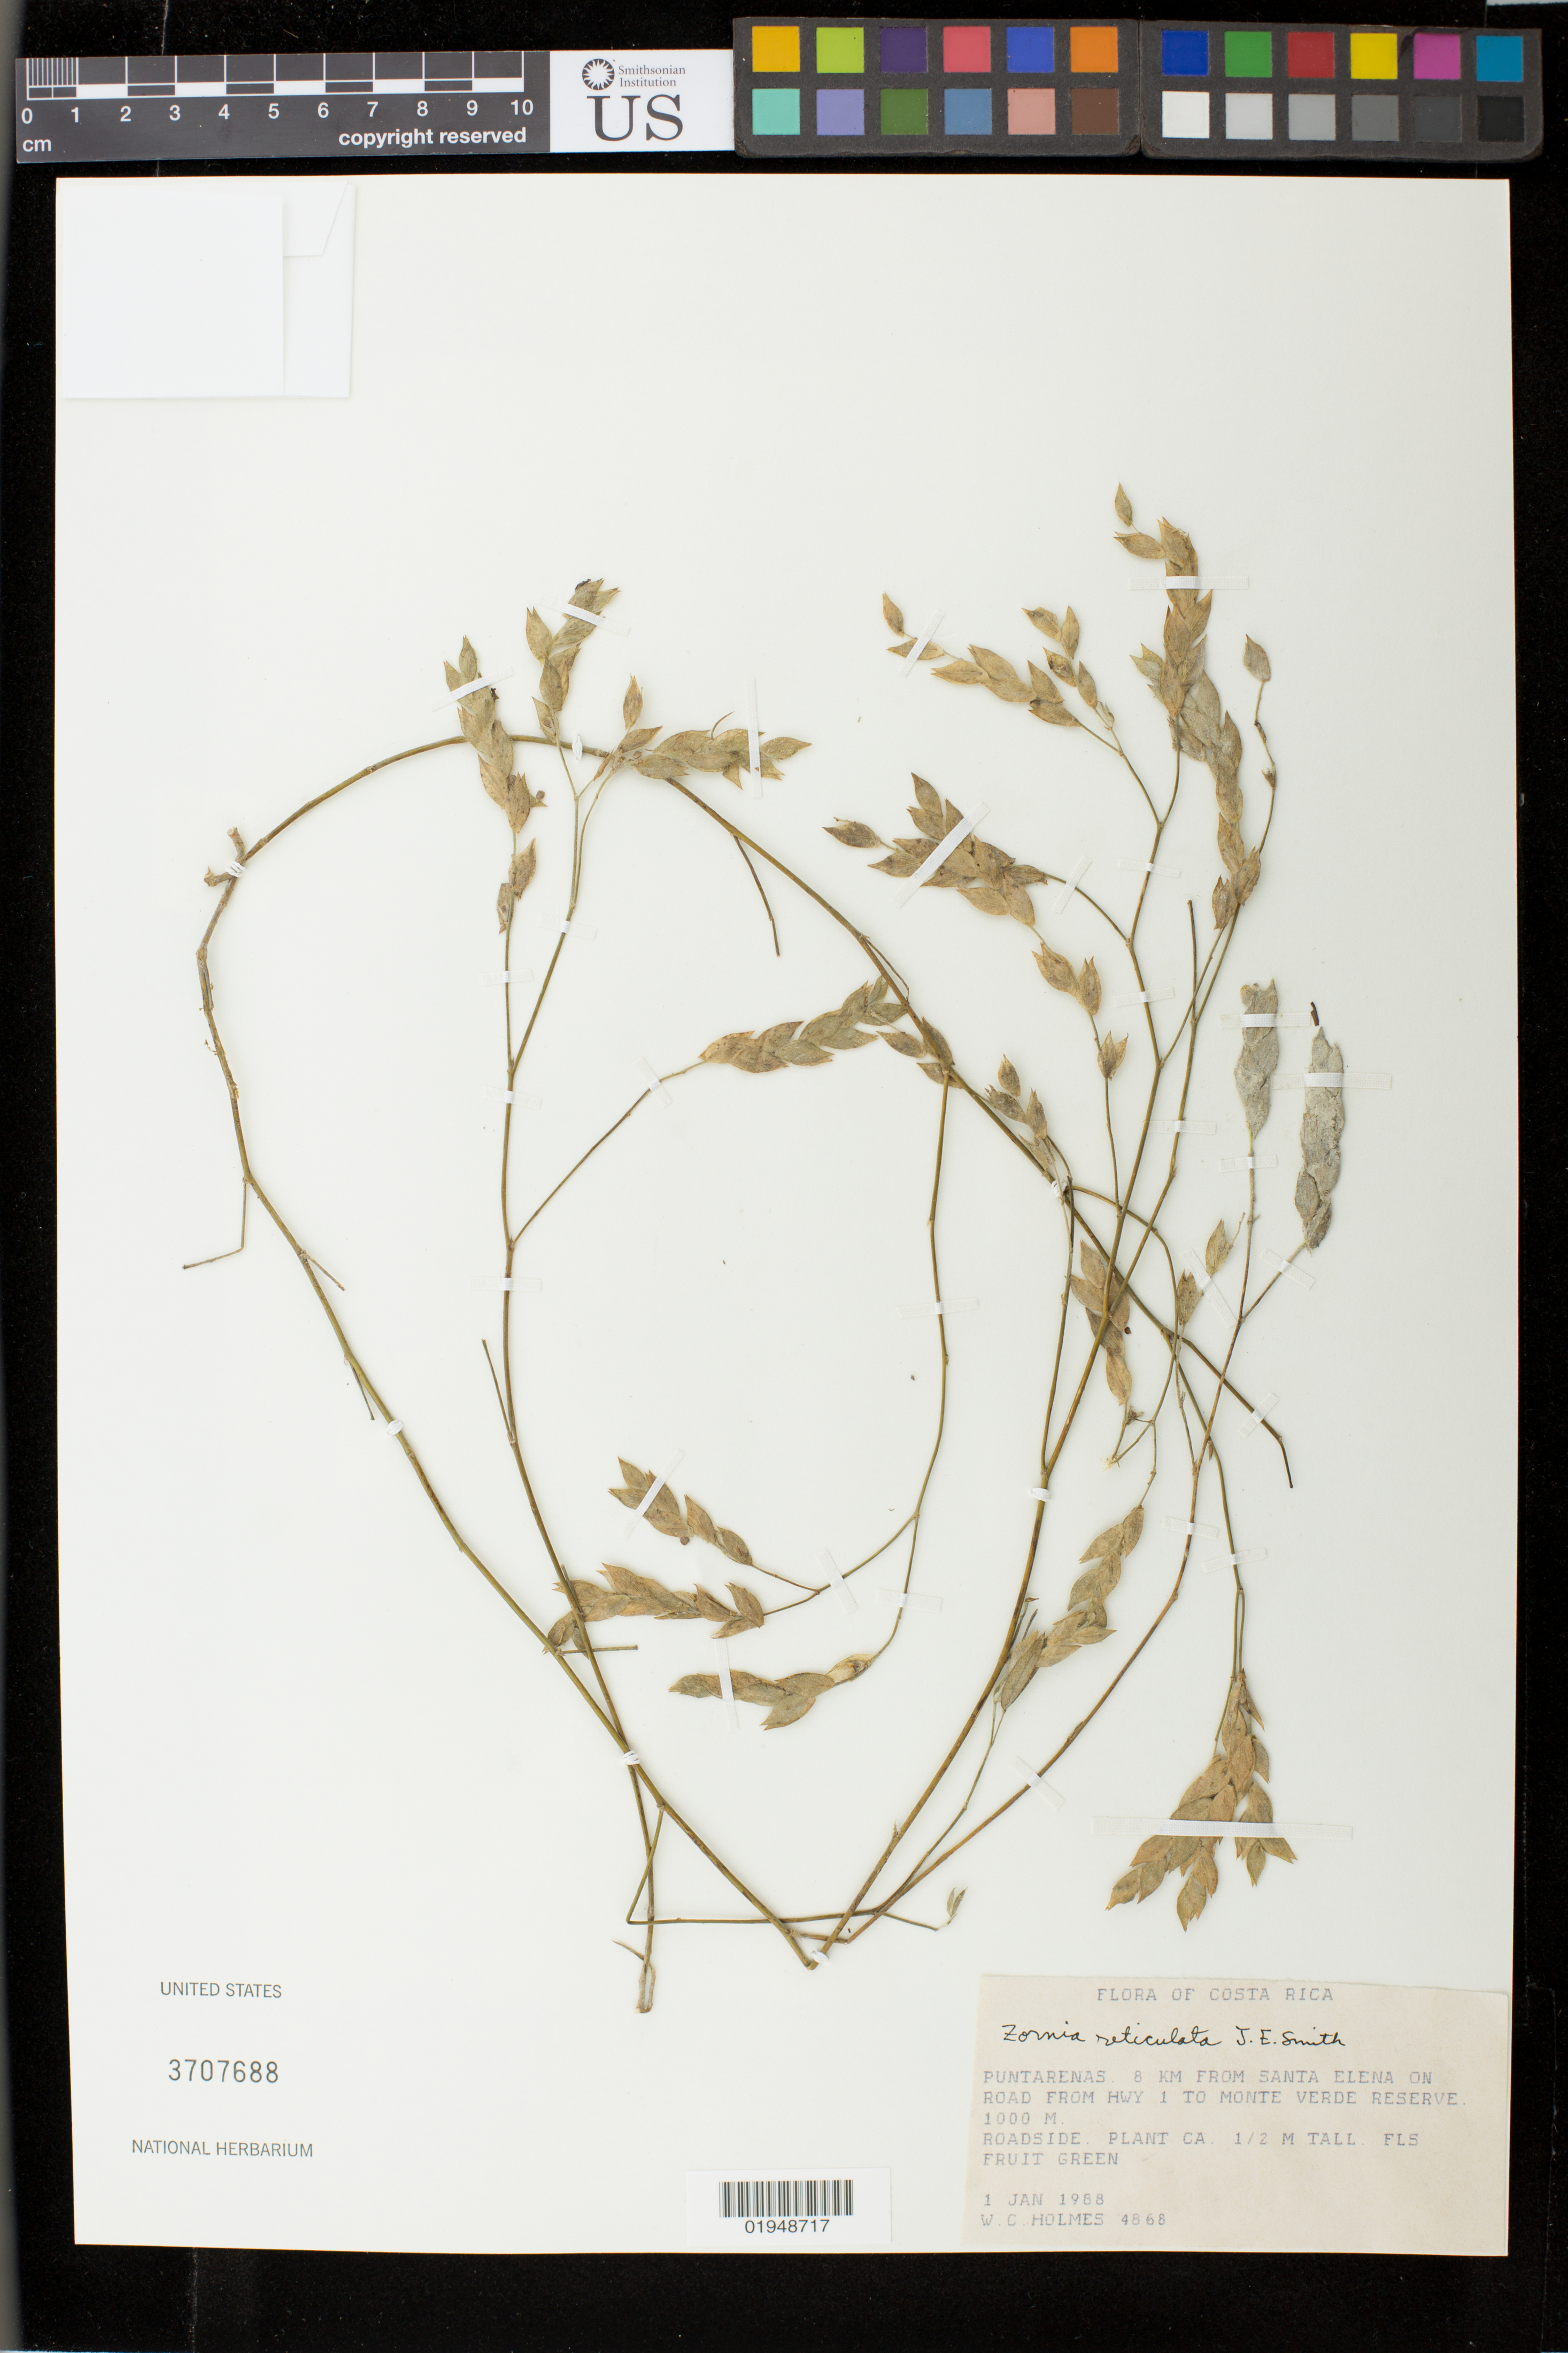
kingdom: Plantae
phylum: Tracheophyta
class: Magnoliopsida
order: Fabales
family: Fabaceae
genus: Zornia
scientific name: Zornia reticulata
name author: Sm.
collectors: W. Holmes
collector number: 4868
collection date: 1988-01-01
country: Costa Rica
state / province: Puntarenas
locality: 8 km from Santa Elena on road from Hwy 1 to Monte Verde Reserve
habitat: Roadside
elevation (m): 1000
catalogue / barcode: US 3707688